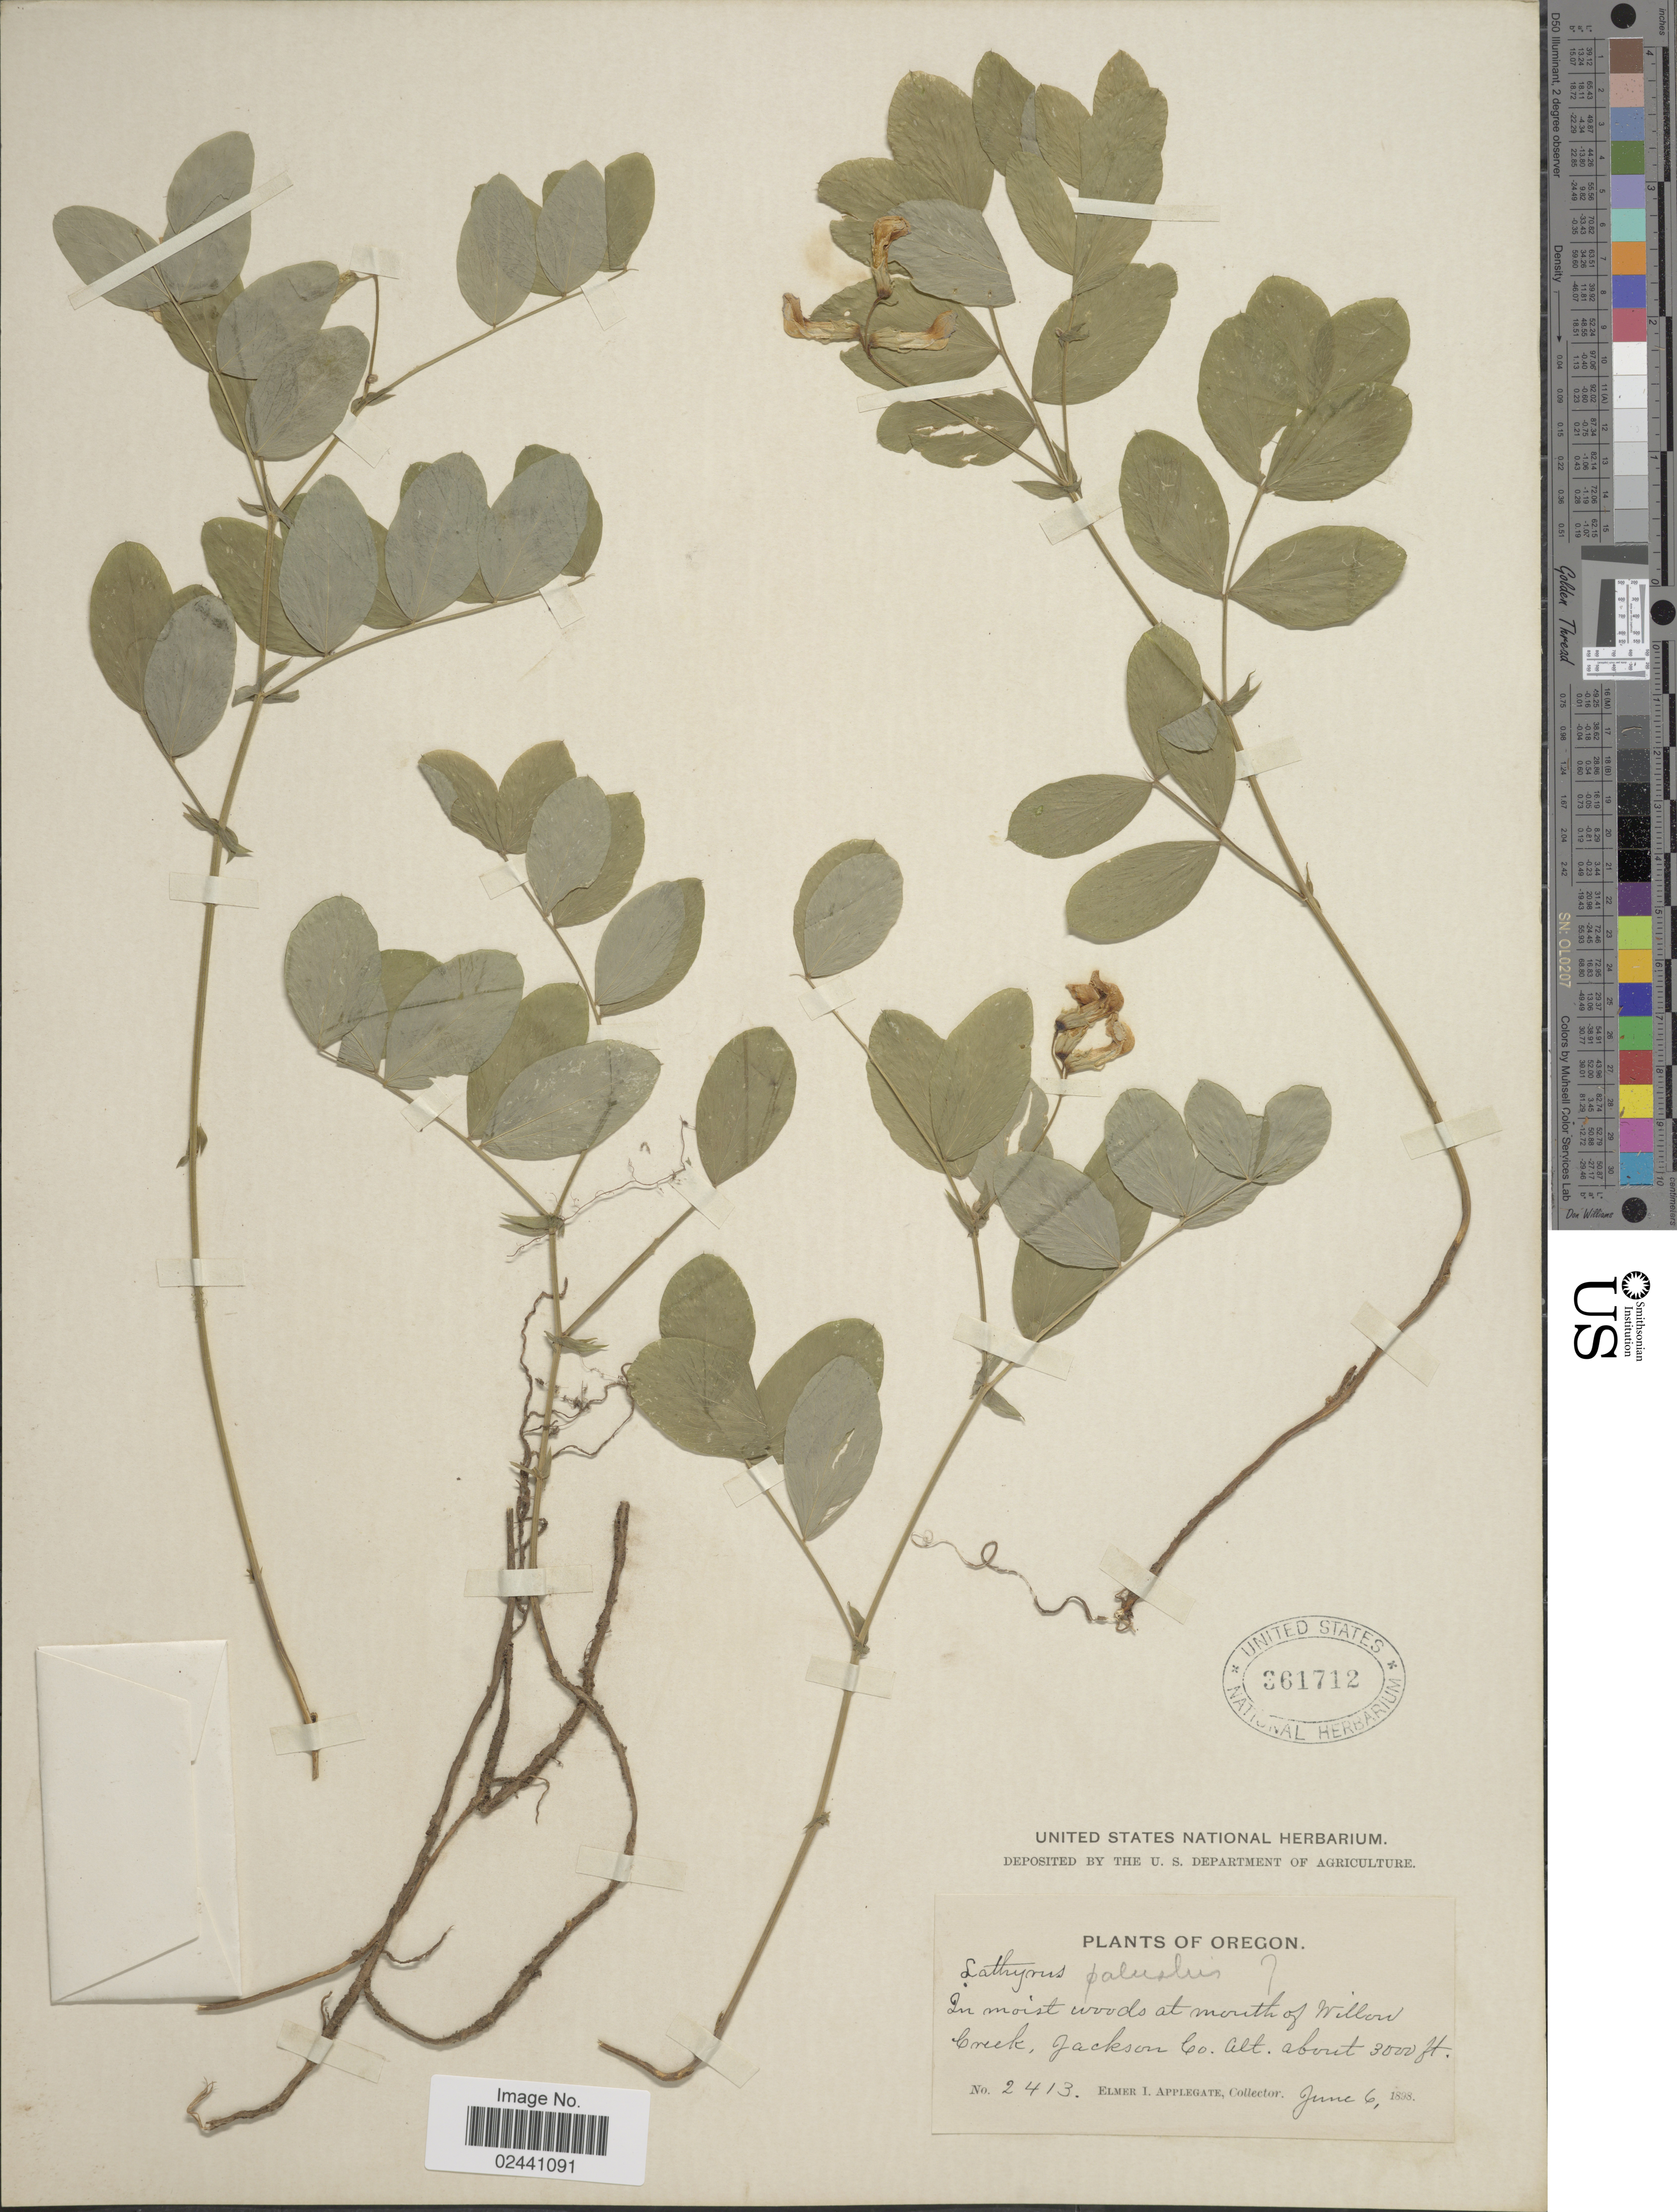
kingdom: Plantae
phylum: Tracheophyta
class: Magnoliopsida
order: Fabales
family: Fabaceae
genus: Lathyrus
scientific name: Lathyrus nuttallii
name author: S. Watson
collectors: E. I. Applegate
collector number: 2413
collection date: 1898-06-06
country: United States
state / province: Oregon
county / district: Jackson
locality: At mouth of Willon Creek, Jackson Co.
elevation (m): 914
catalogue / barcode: US 361712